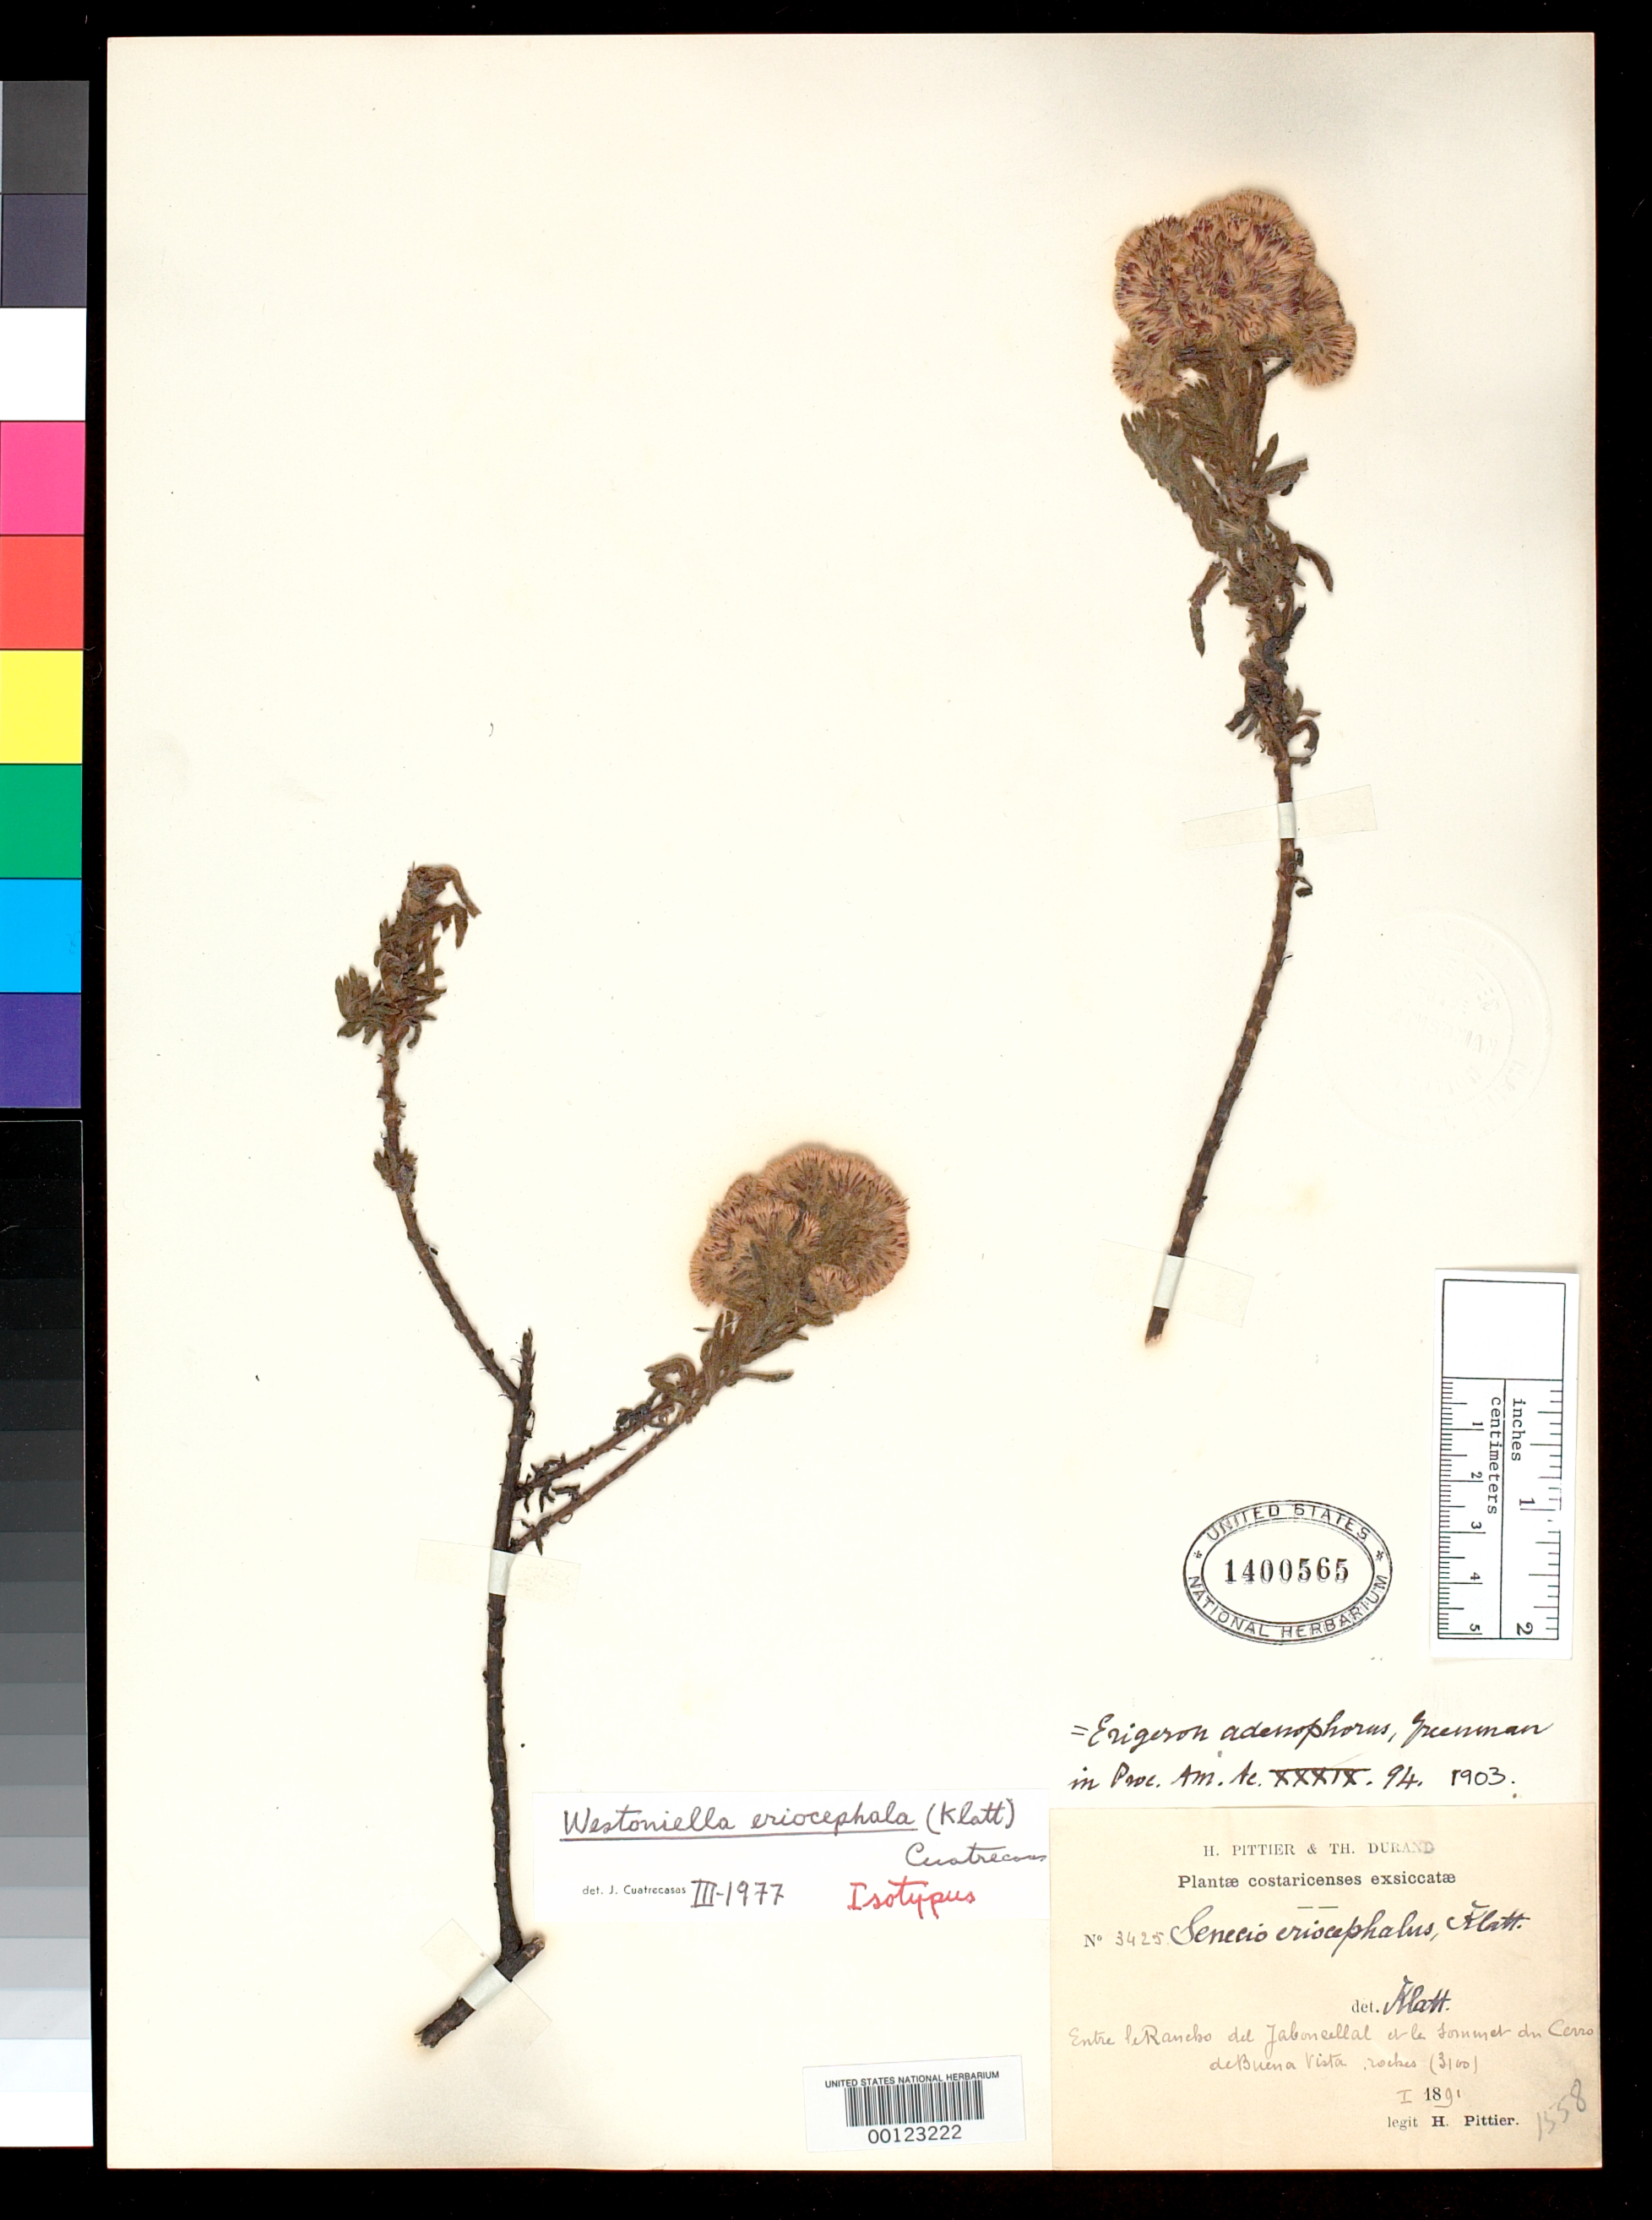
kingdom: Plantae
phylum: Tracheophyta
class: Magnoliopsida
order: Asterales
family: Asteraceae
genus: Senecio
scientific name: Senecio eriocephalus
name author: Klatt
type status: Isotype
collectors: H. F. Pittier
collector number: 3425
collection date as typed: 19 Jan 1891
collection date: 1891-01-19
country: Costa Rica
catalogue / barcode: US 1400565